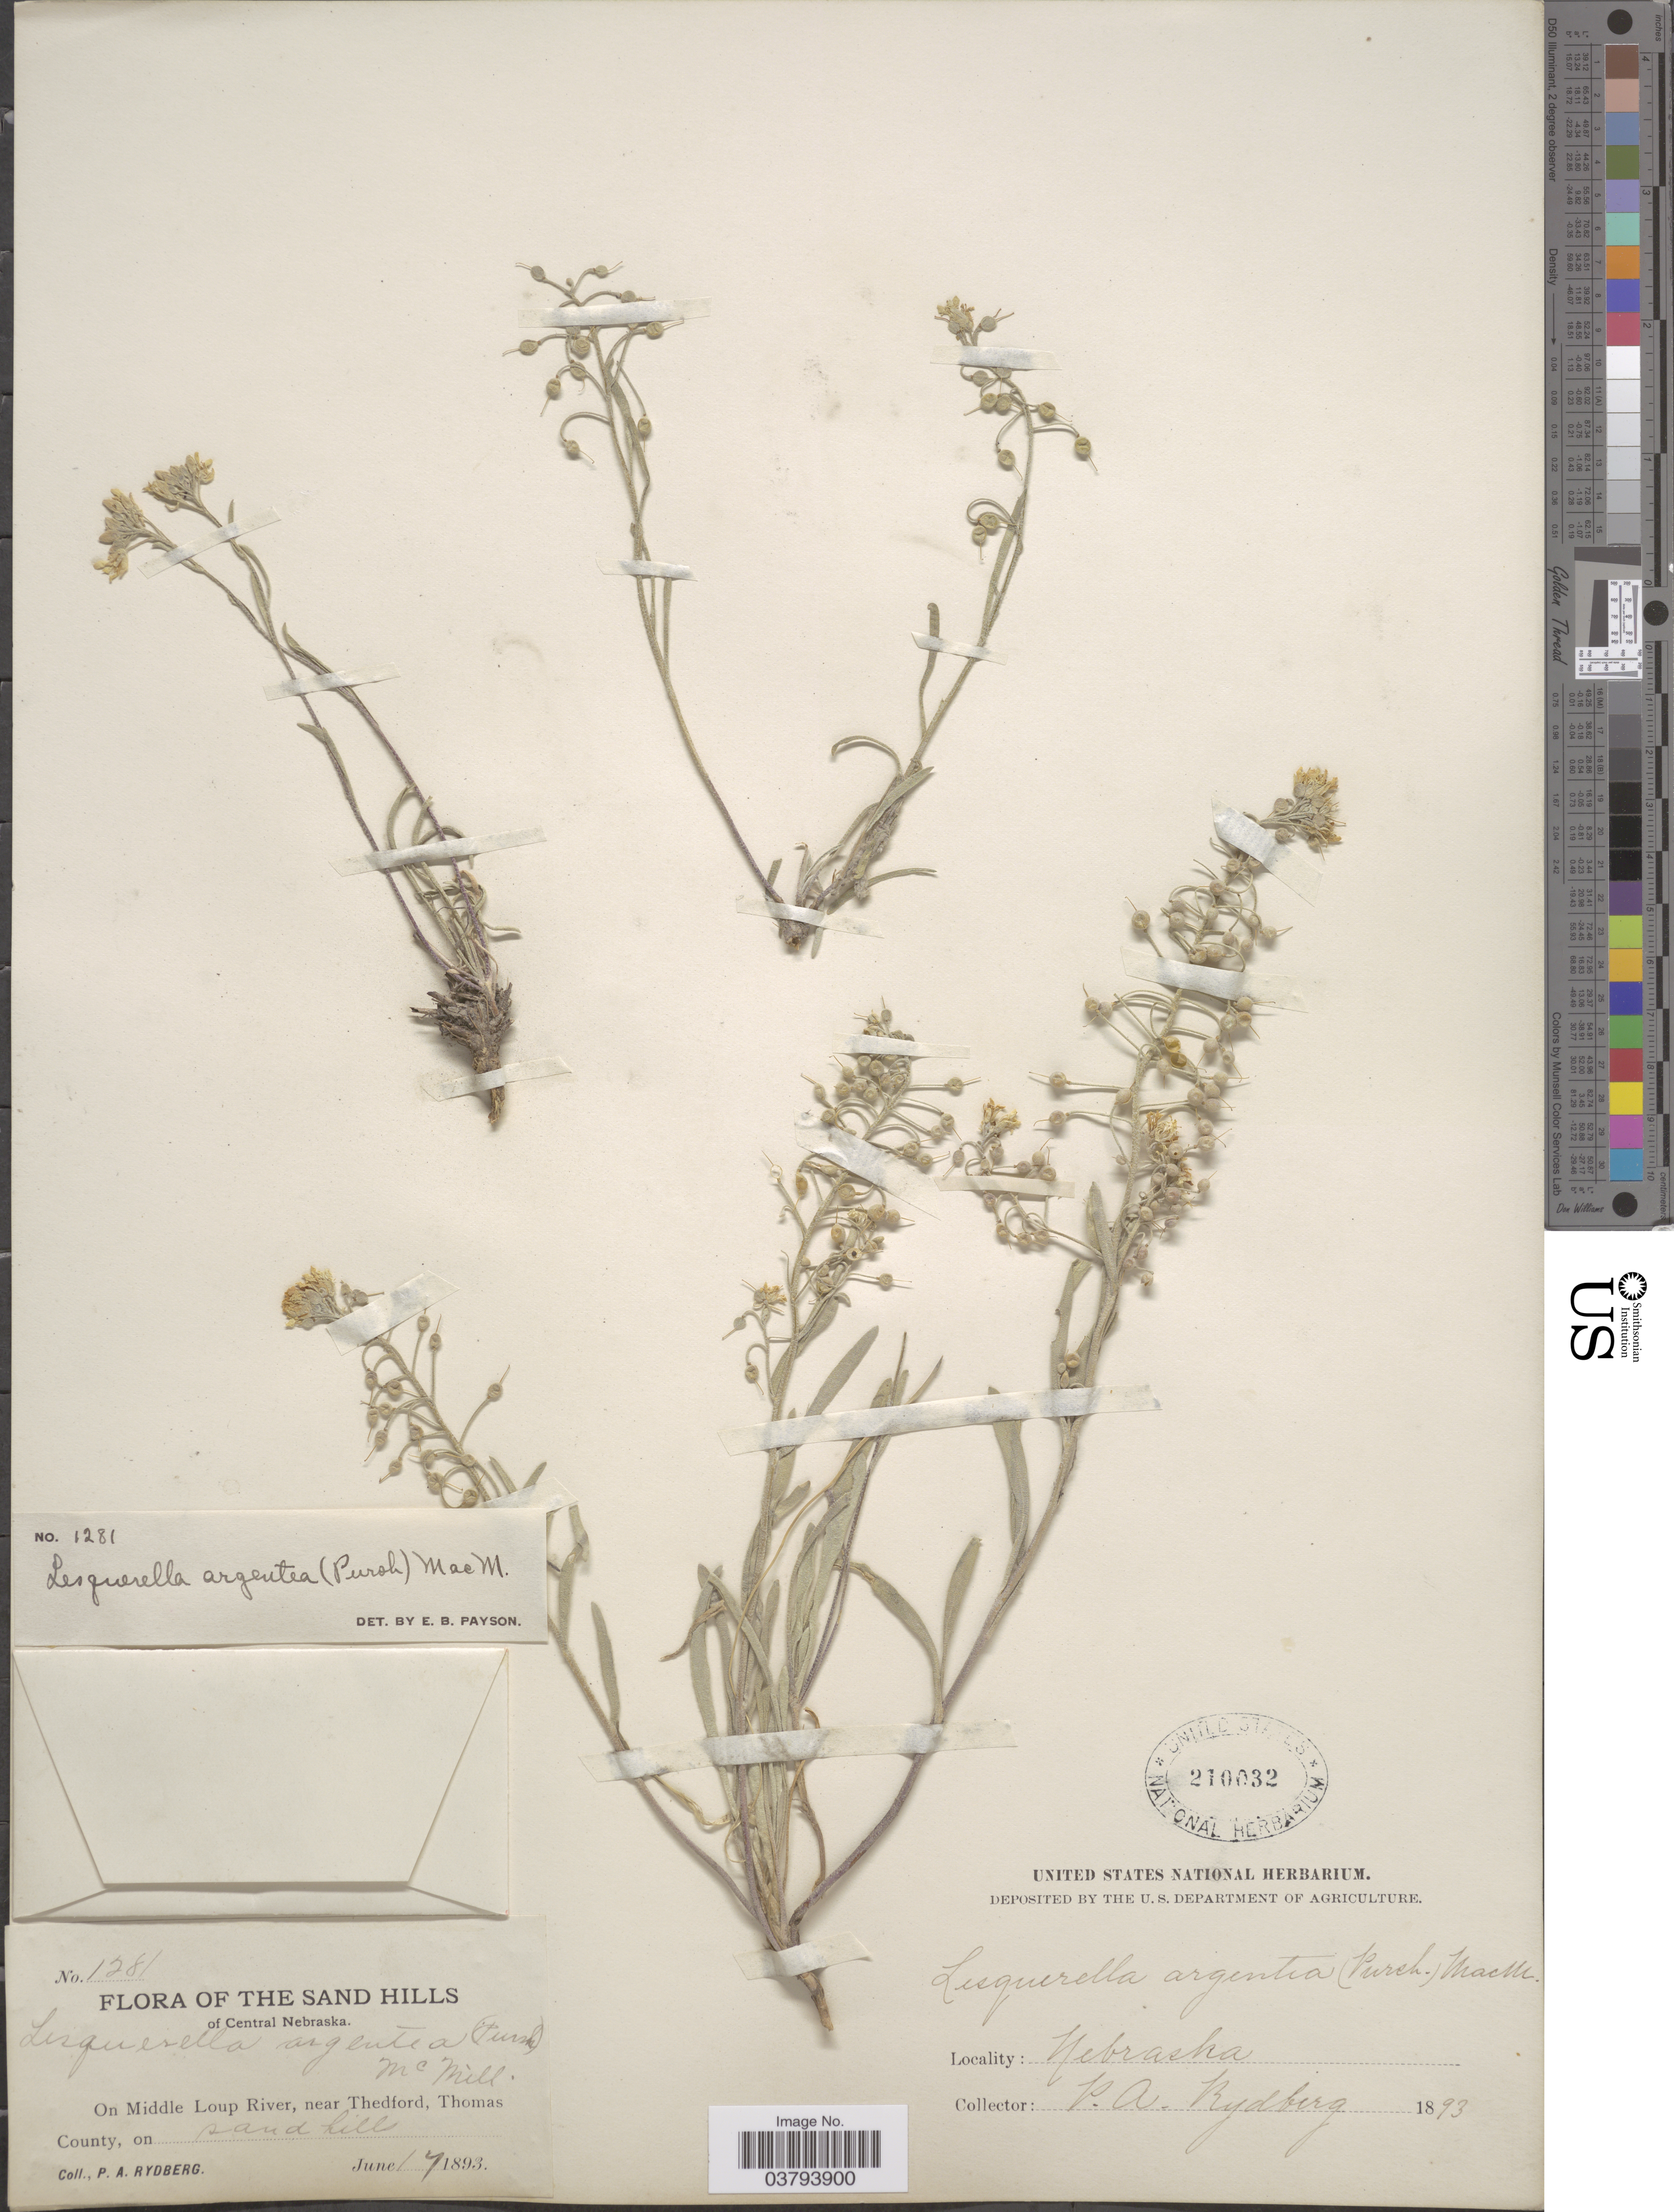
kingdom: Plantae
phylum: Tracheophyta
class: Magnoliopsida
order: Brassicales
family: Brassicaceae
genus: Lesquerella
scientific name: Lesquerella ludoviciana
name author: (Nutt.) S. Watson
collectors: P. A. Rydberg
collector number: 1281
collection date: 1893-06-17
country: United States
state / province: Nebraska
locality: The Sand Hills of Central Nebraska. On Middle Loup River, near Thedford, Thomas County, on sand hill.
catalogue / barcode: US 210032